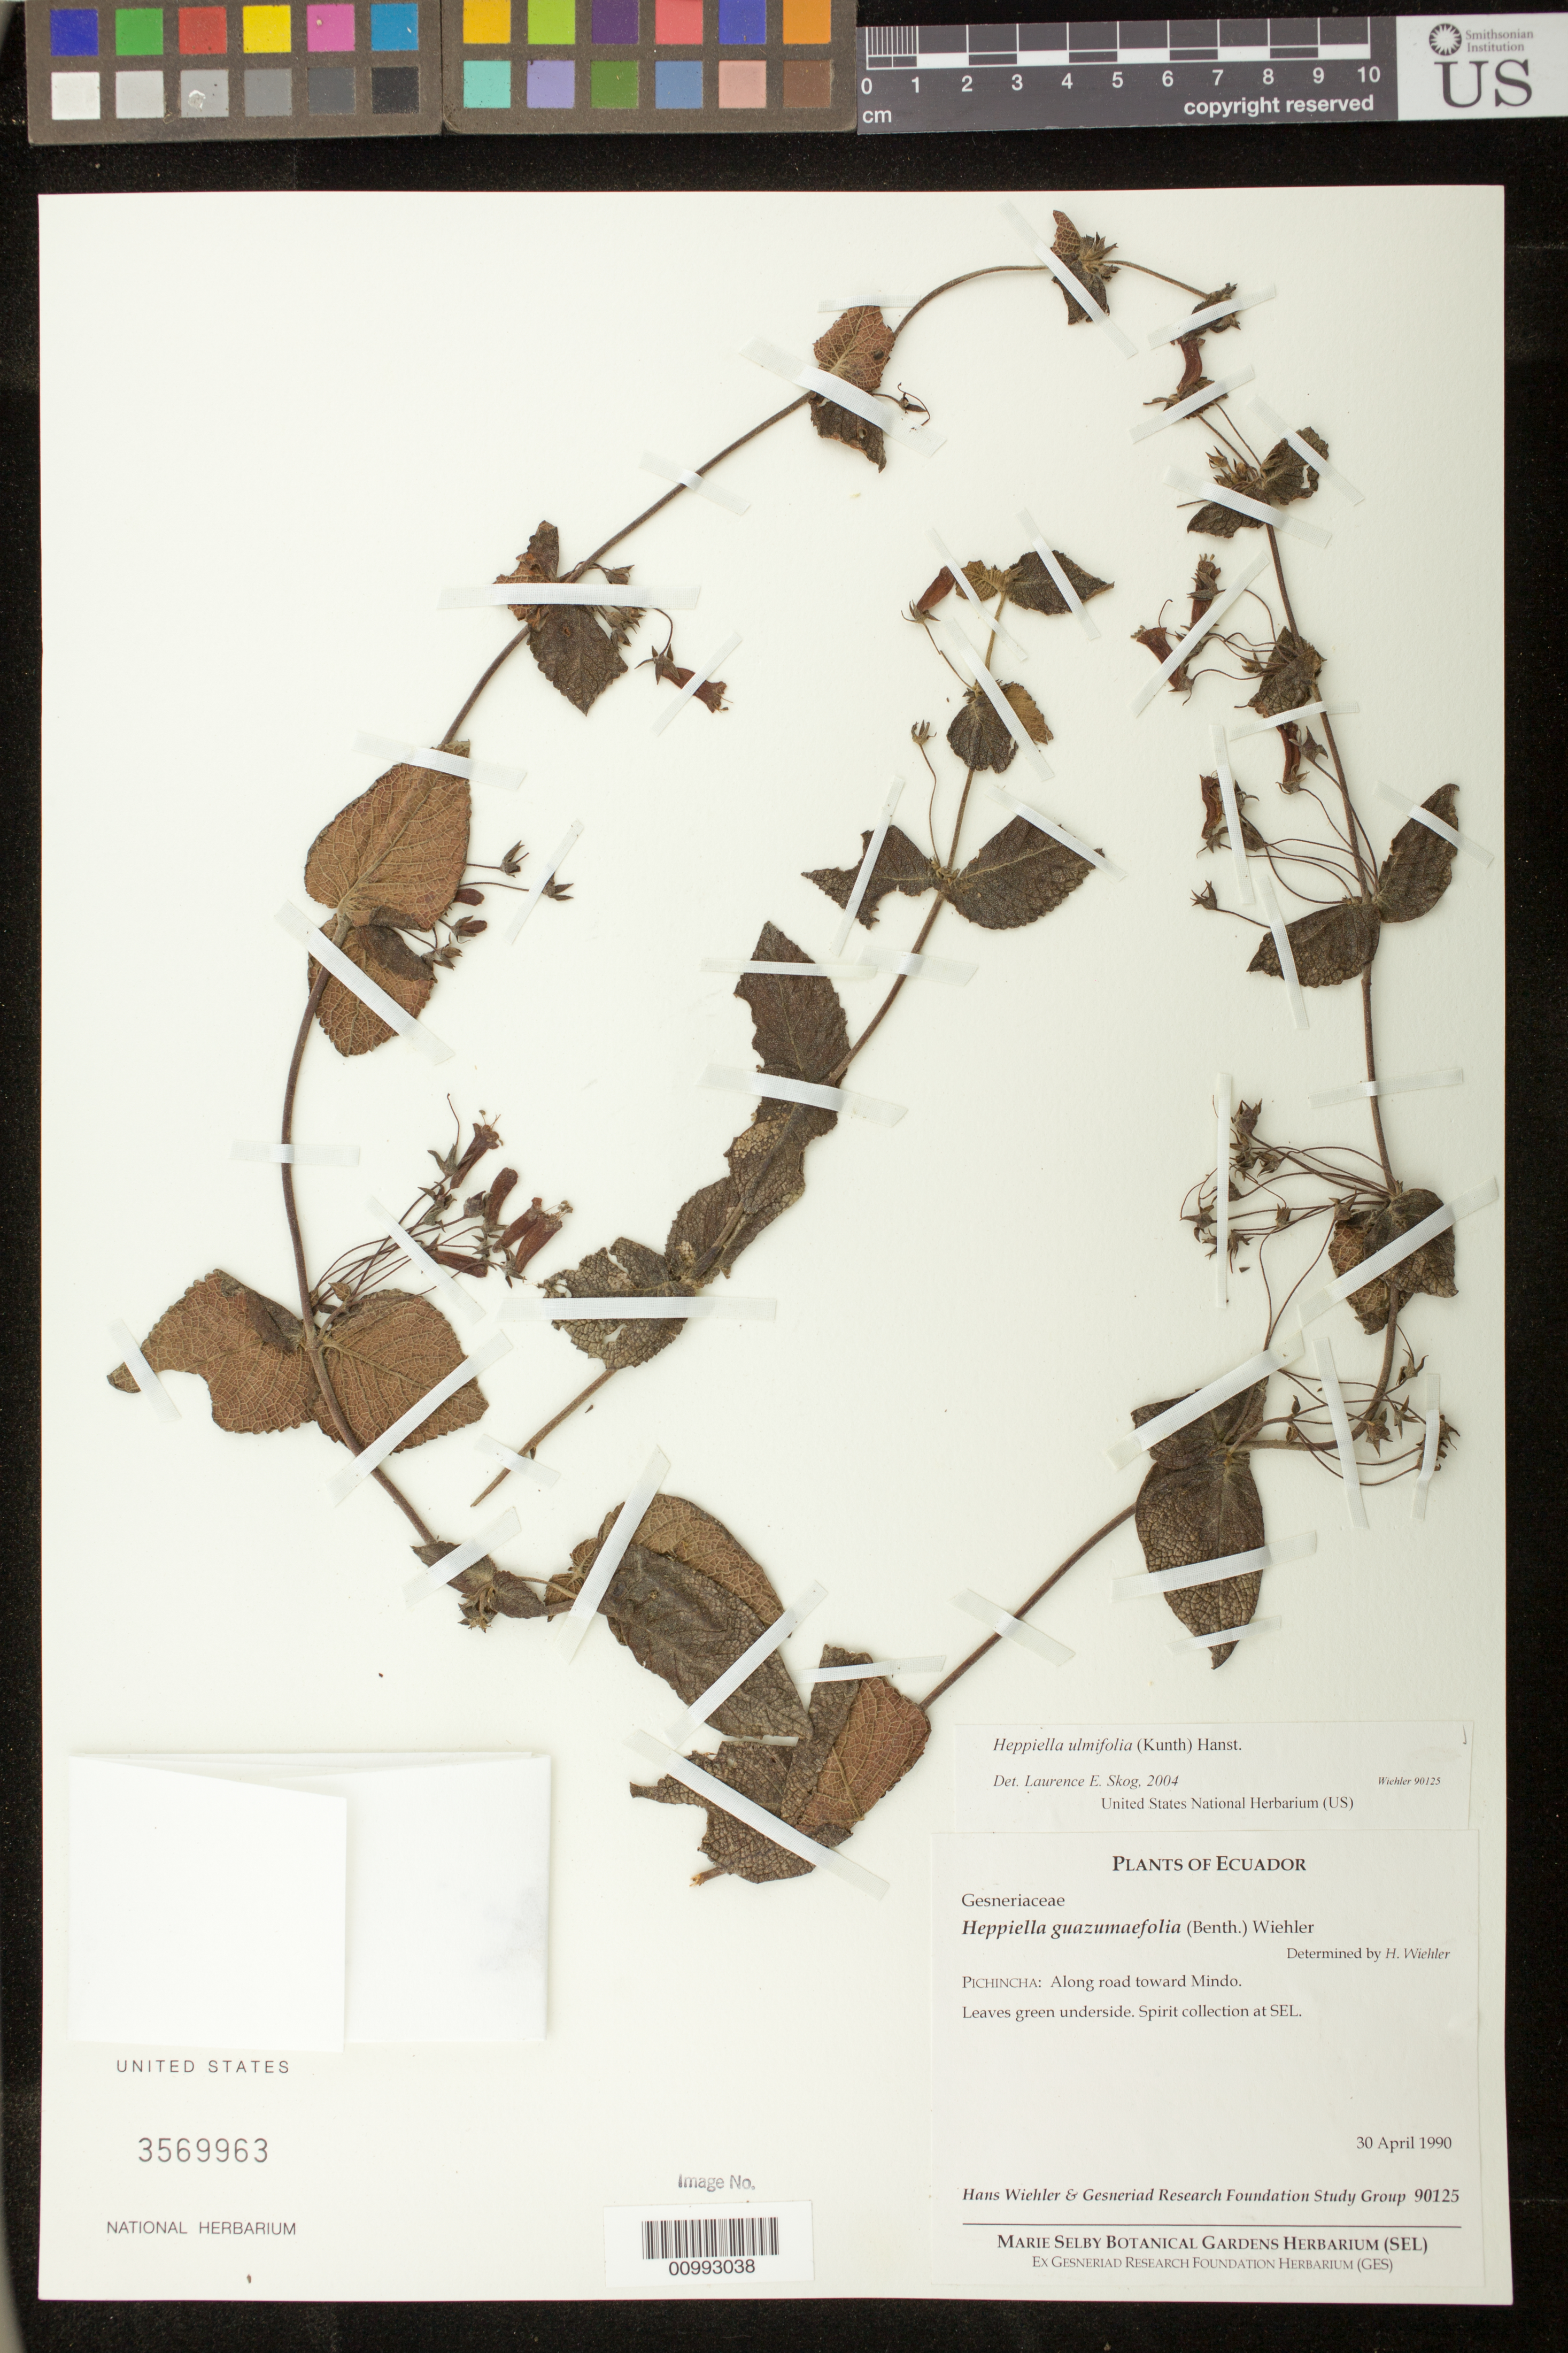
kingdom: Plantae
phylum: Tracheophyta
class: Magnoliopsida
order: Lamiales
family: Gesneriaceae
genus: Heppiella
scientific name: Heppiella ulmifolia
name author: (Kunth) Hanst.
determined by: Skog, Laurence E.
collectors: H. J. Wiehler & GRF Study Group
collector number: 90125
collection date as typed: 30 Apr 1990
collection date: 1990-04-30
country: Ecuador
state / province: Pichincha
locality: Pichincha: along road toward Mindo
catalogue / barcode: US 3569963